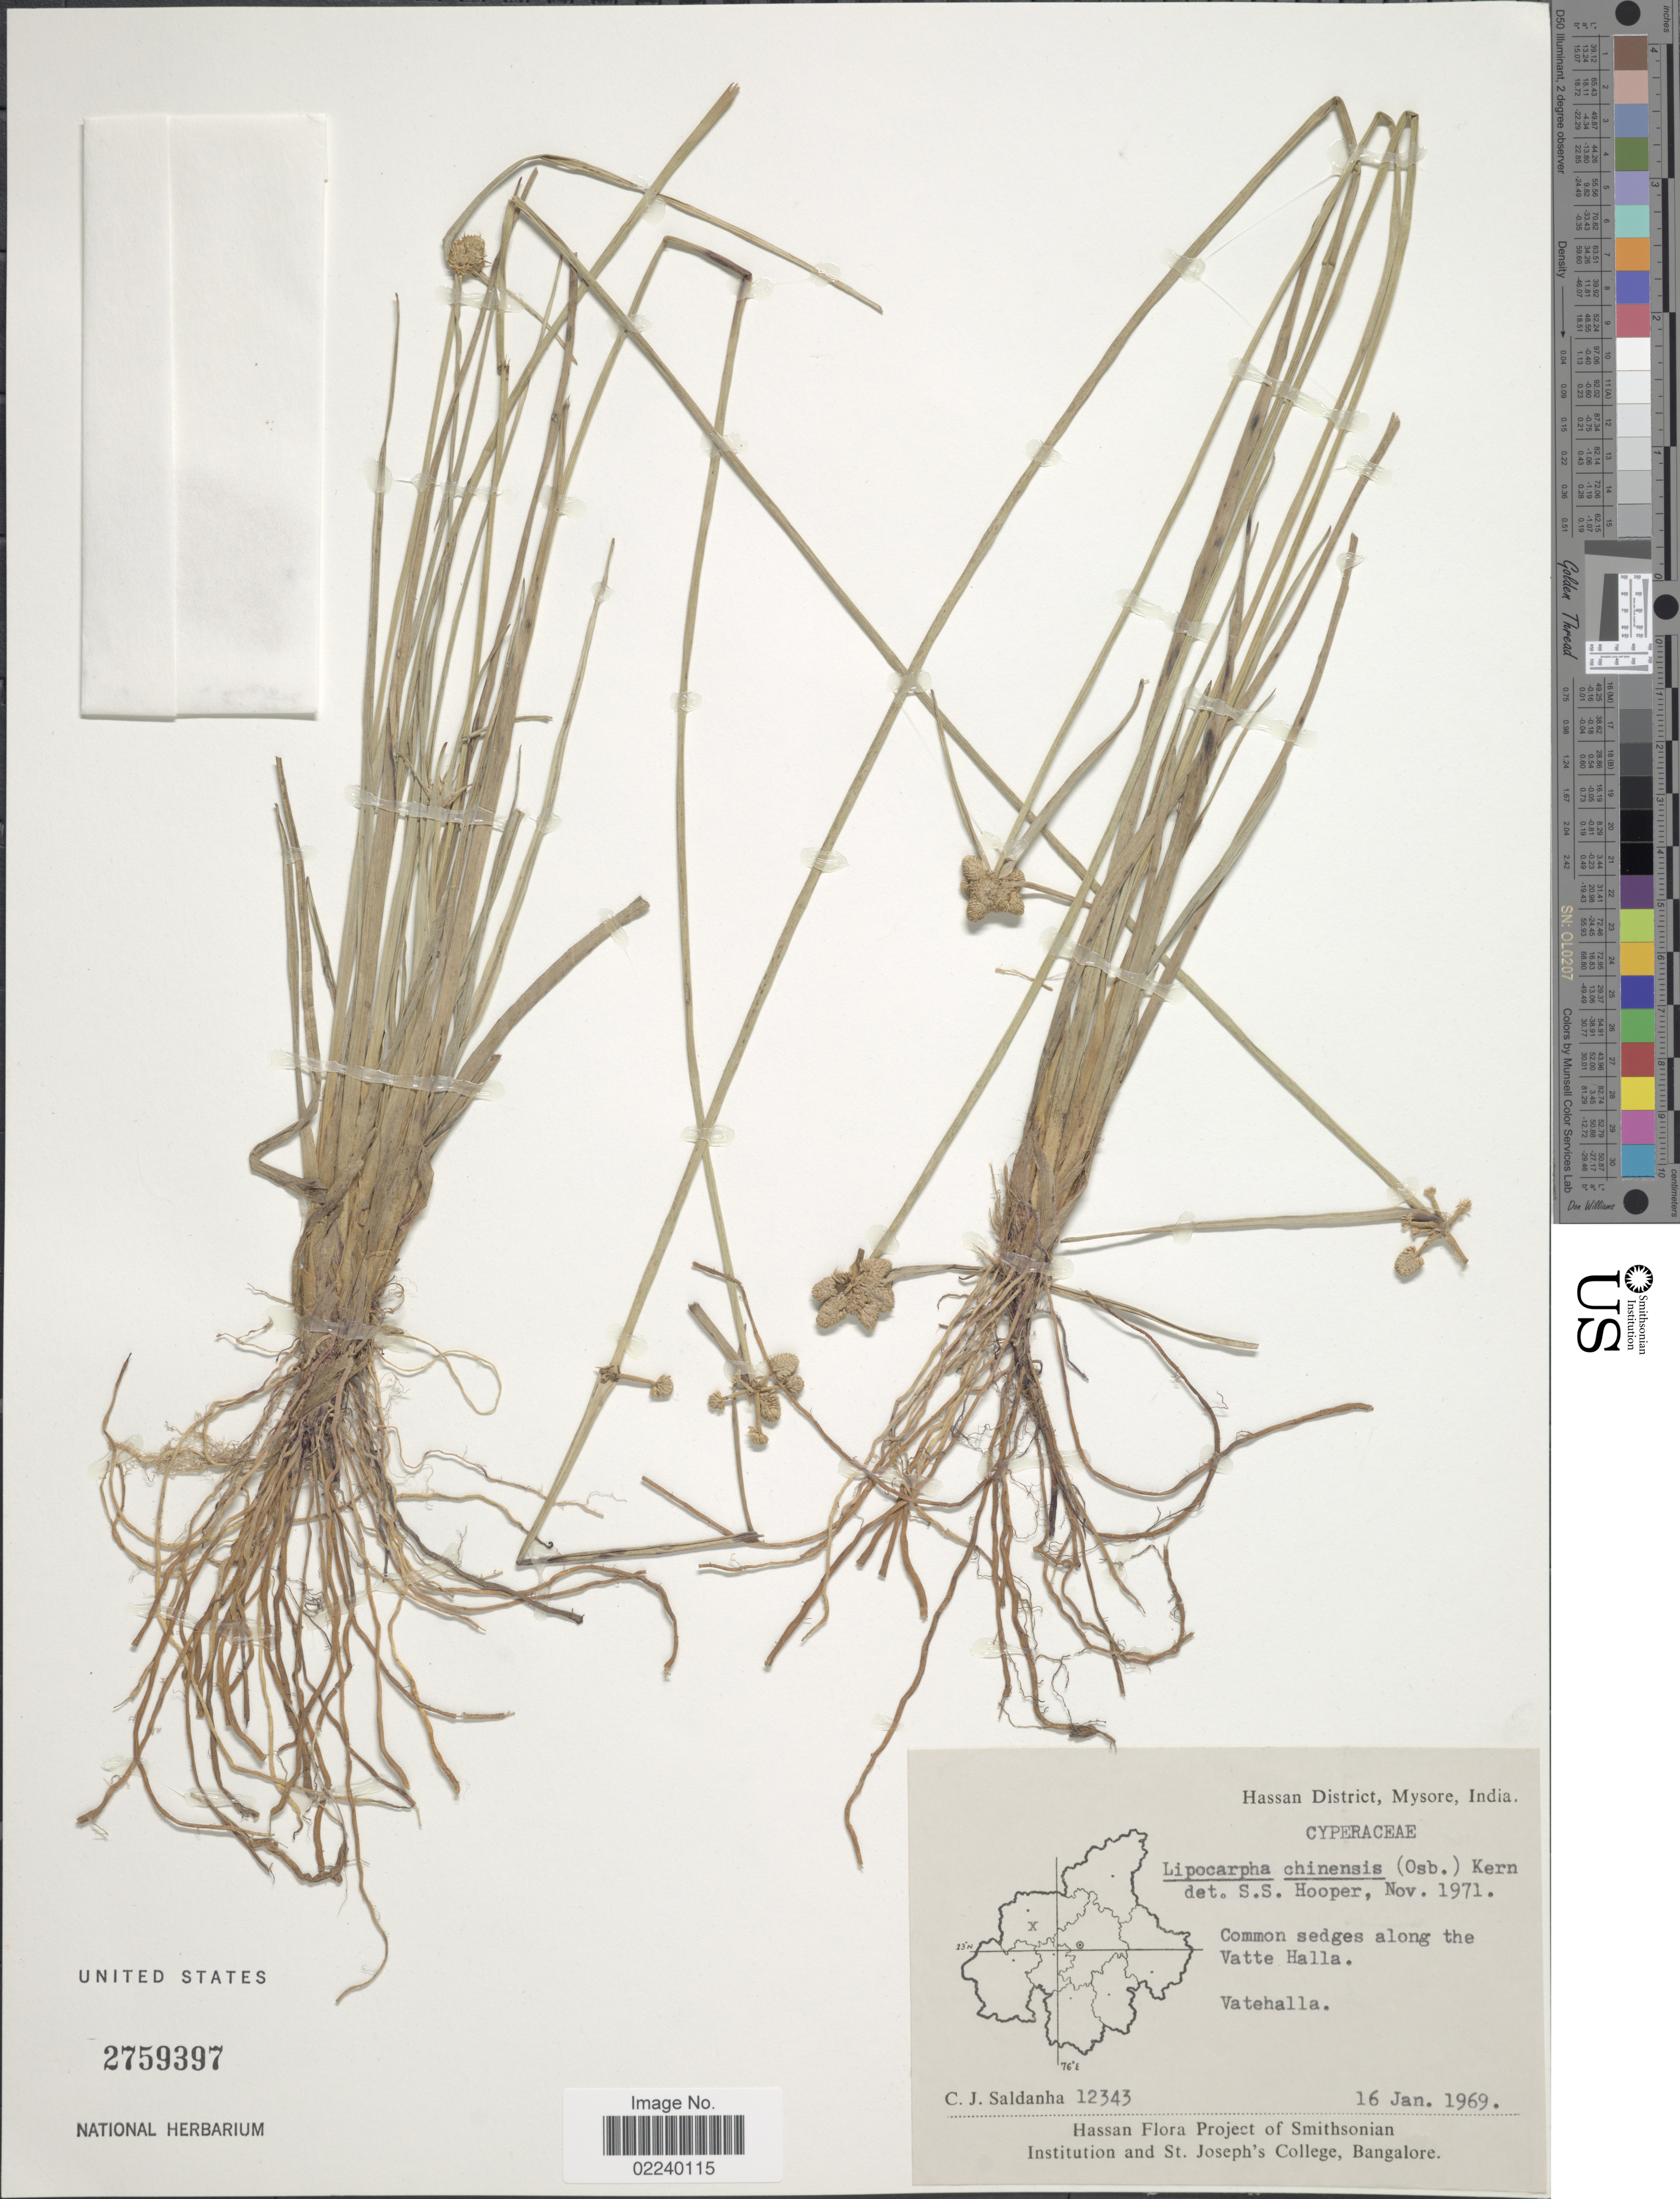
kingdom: Plantae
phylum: Tracheophyta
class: Liliopsida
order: Poales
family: Cyperaceae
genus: Cyperus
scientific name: Cyperus albescens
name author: (Steud.) Larridon & Govaerts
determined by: Strong, M. T., (US), Smithsonian Institution - National Museum of Natural History (UNITED STATES)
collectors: C. J. Saldanha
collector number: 12343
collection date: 1969-01-16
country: India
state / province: Karnataka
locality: Hassan District, Mysore, Vatehalla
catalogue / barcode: US 2759397